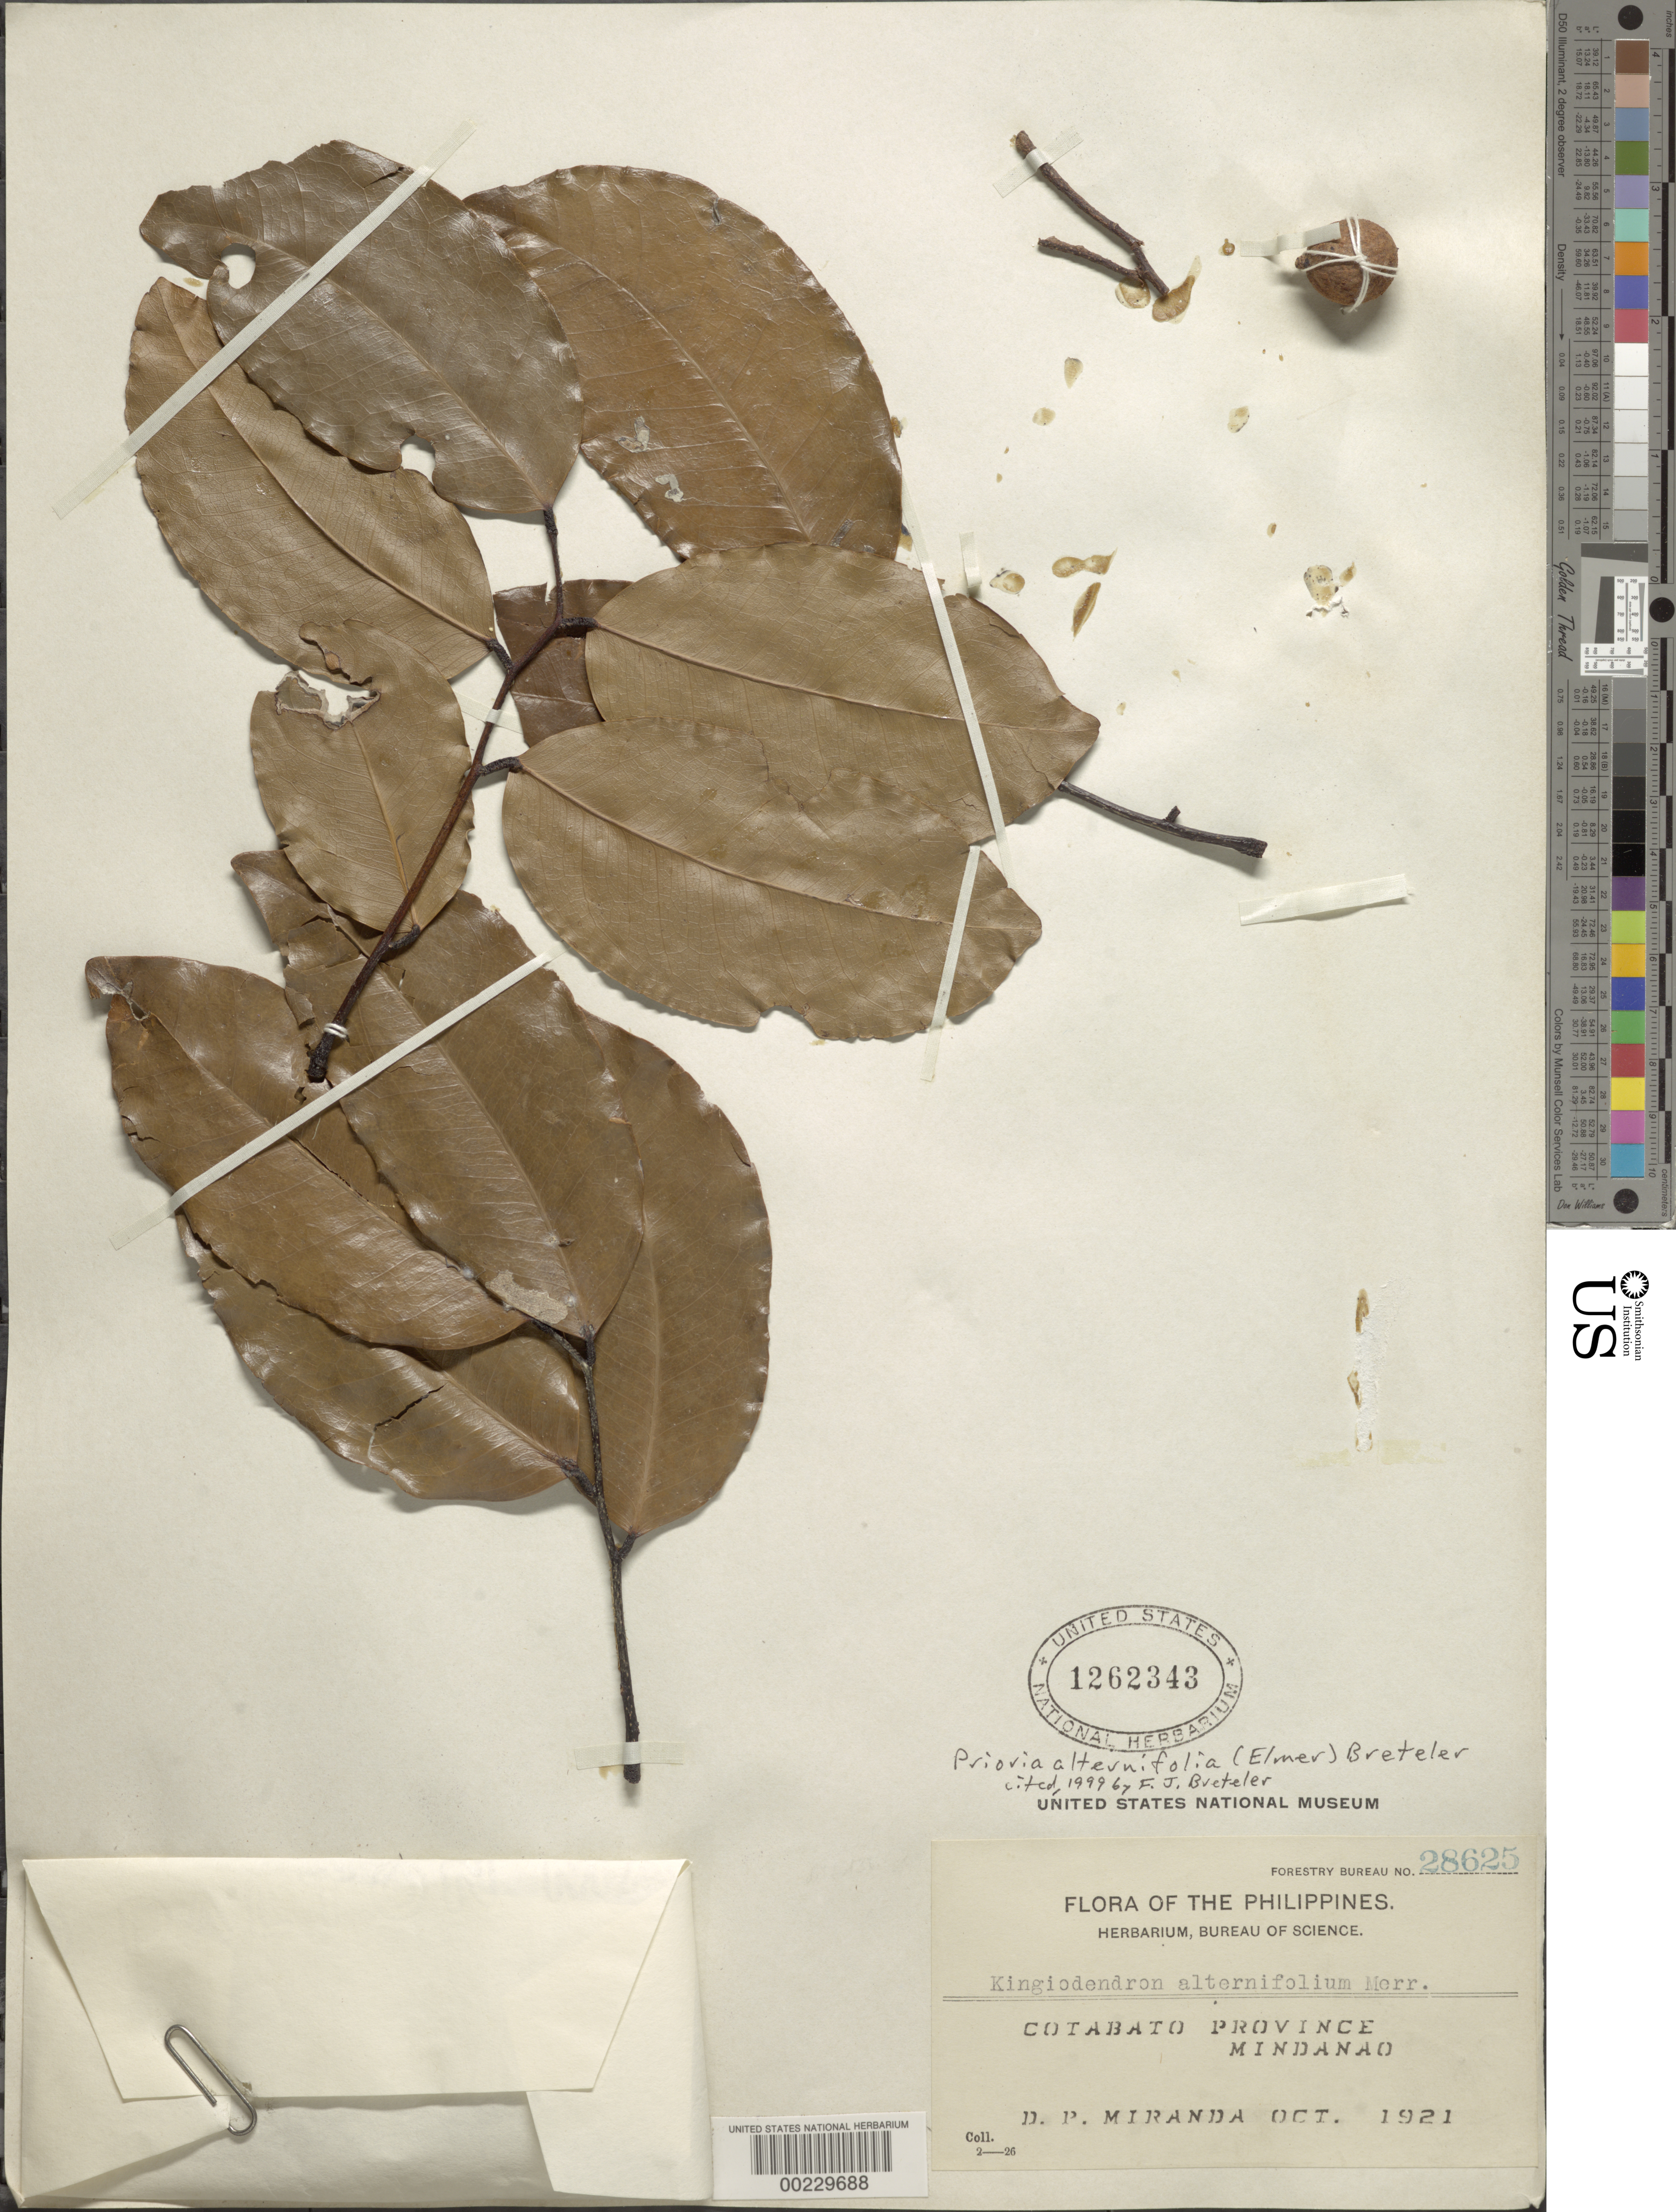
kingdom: Plantae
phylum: Tracheophyta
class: Magnoliopsida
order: Fabales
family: Fabaceae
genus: Kingiodendron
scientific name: Kingiodendron alternifolium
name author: (Elmer) Merr. & Rolfe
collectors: D. P. Miranda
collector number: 28625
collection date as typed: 1921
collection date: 1921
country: Philippines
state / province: Soccsksargen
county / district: North Cotabato / South Cotabato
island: Mindanao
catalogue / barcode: US 1262343